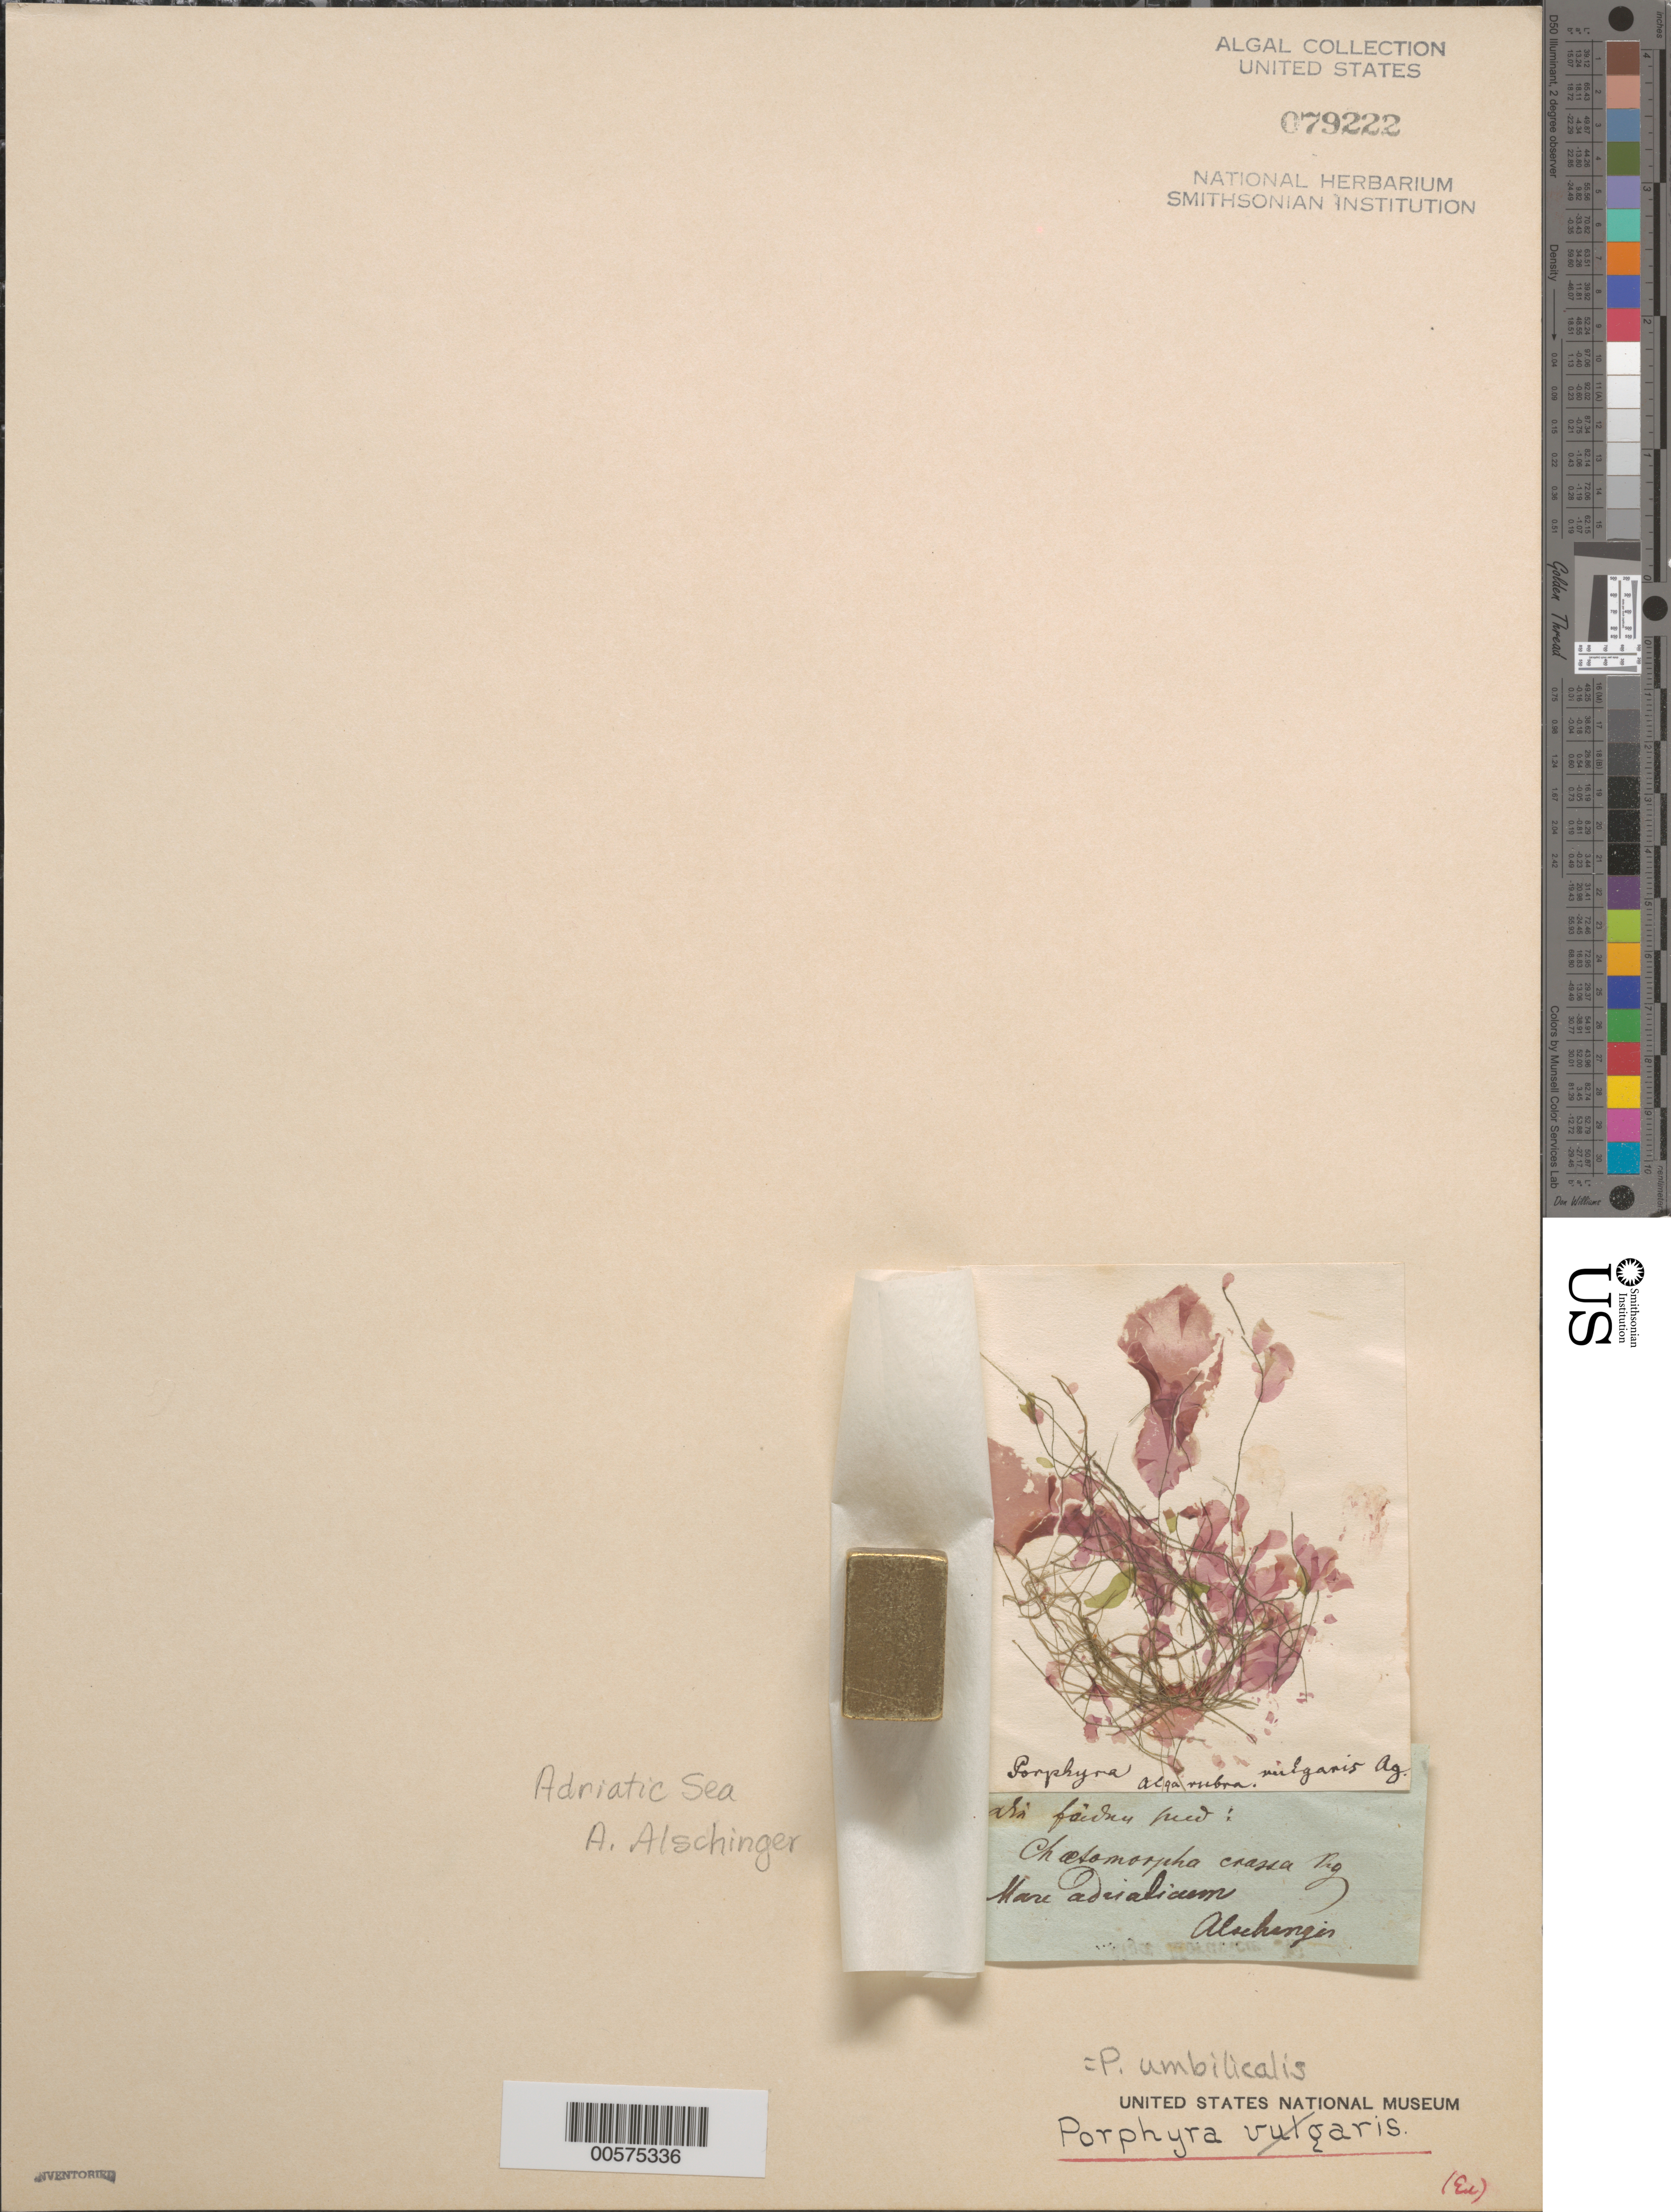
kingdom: Plantae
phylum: Rhodophyta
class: Bangiophyceae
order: Bangiales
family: Bangiaceae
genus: Porphyra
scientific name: Porphyra umbilicalis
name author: Kütz.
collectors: A. Alschinger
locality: Adriatic sea (mare adriaticum)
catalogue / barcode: US 79222